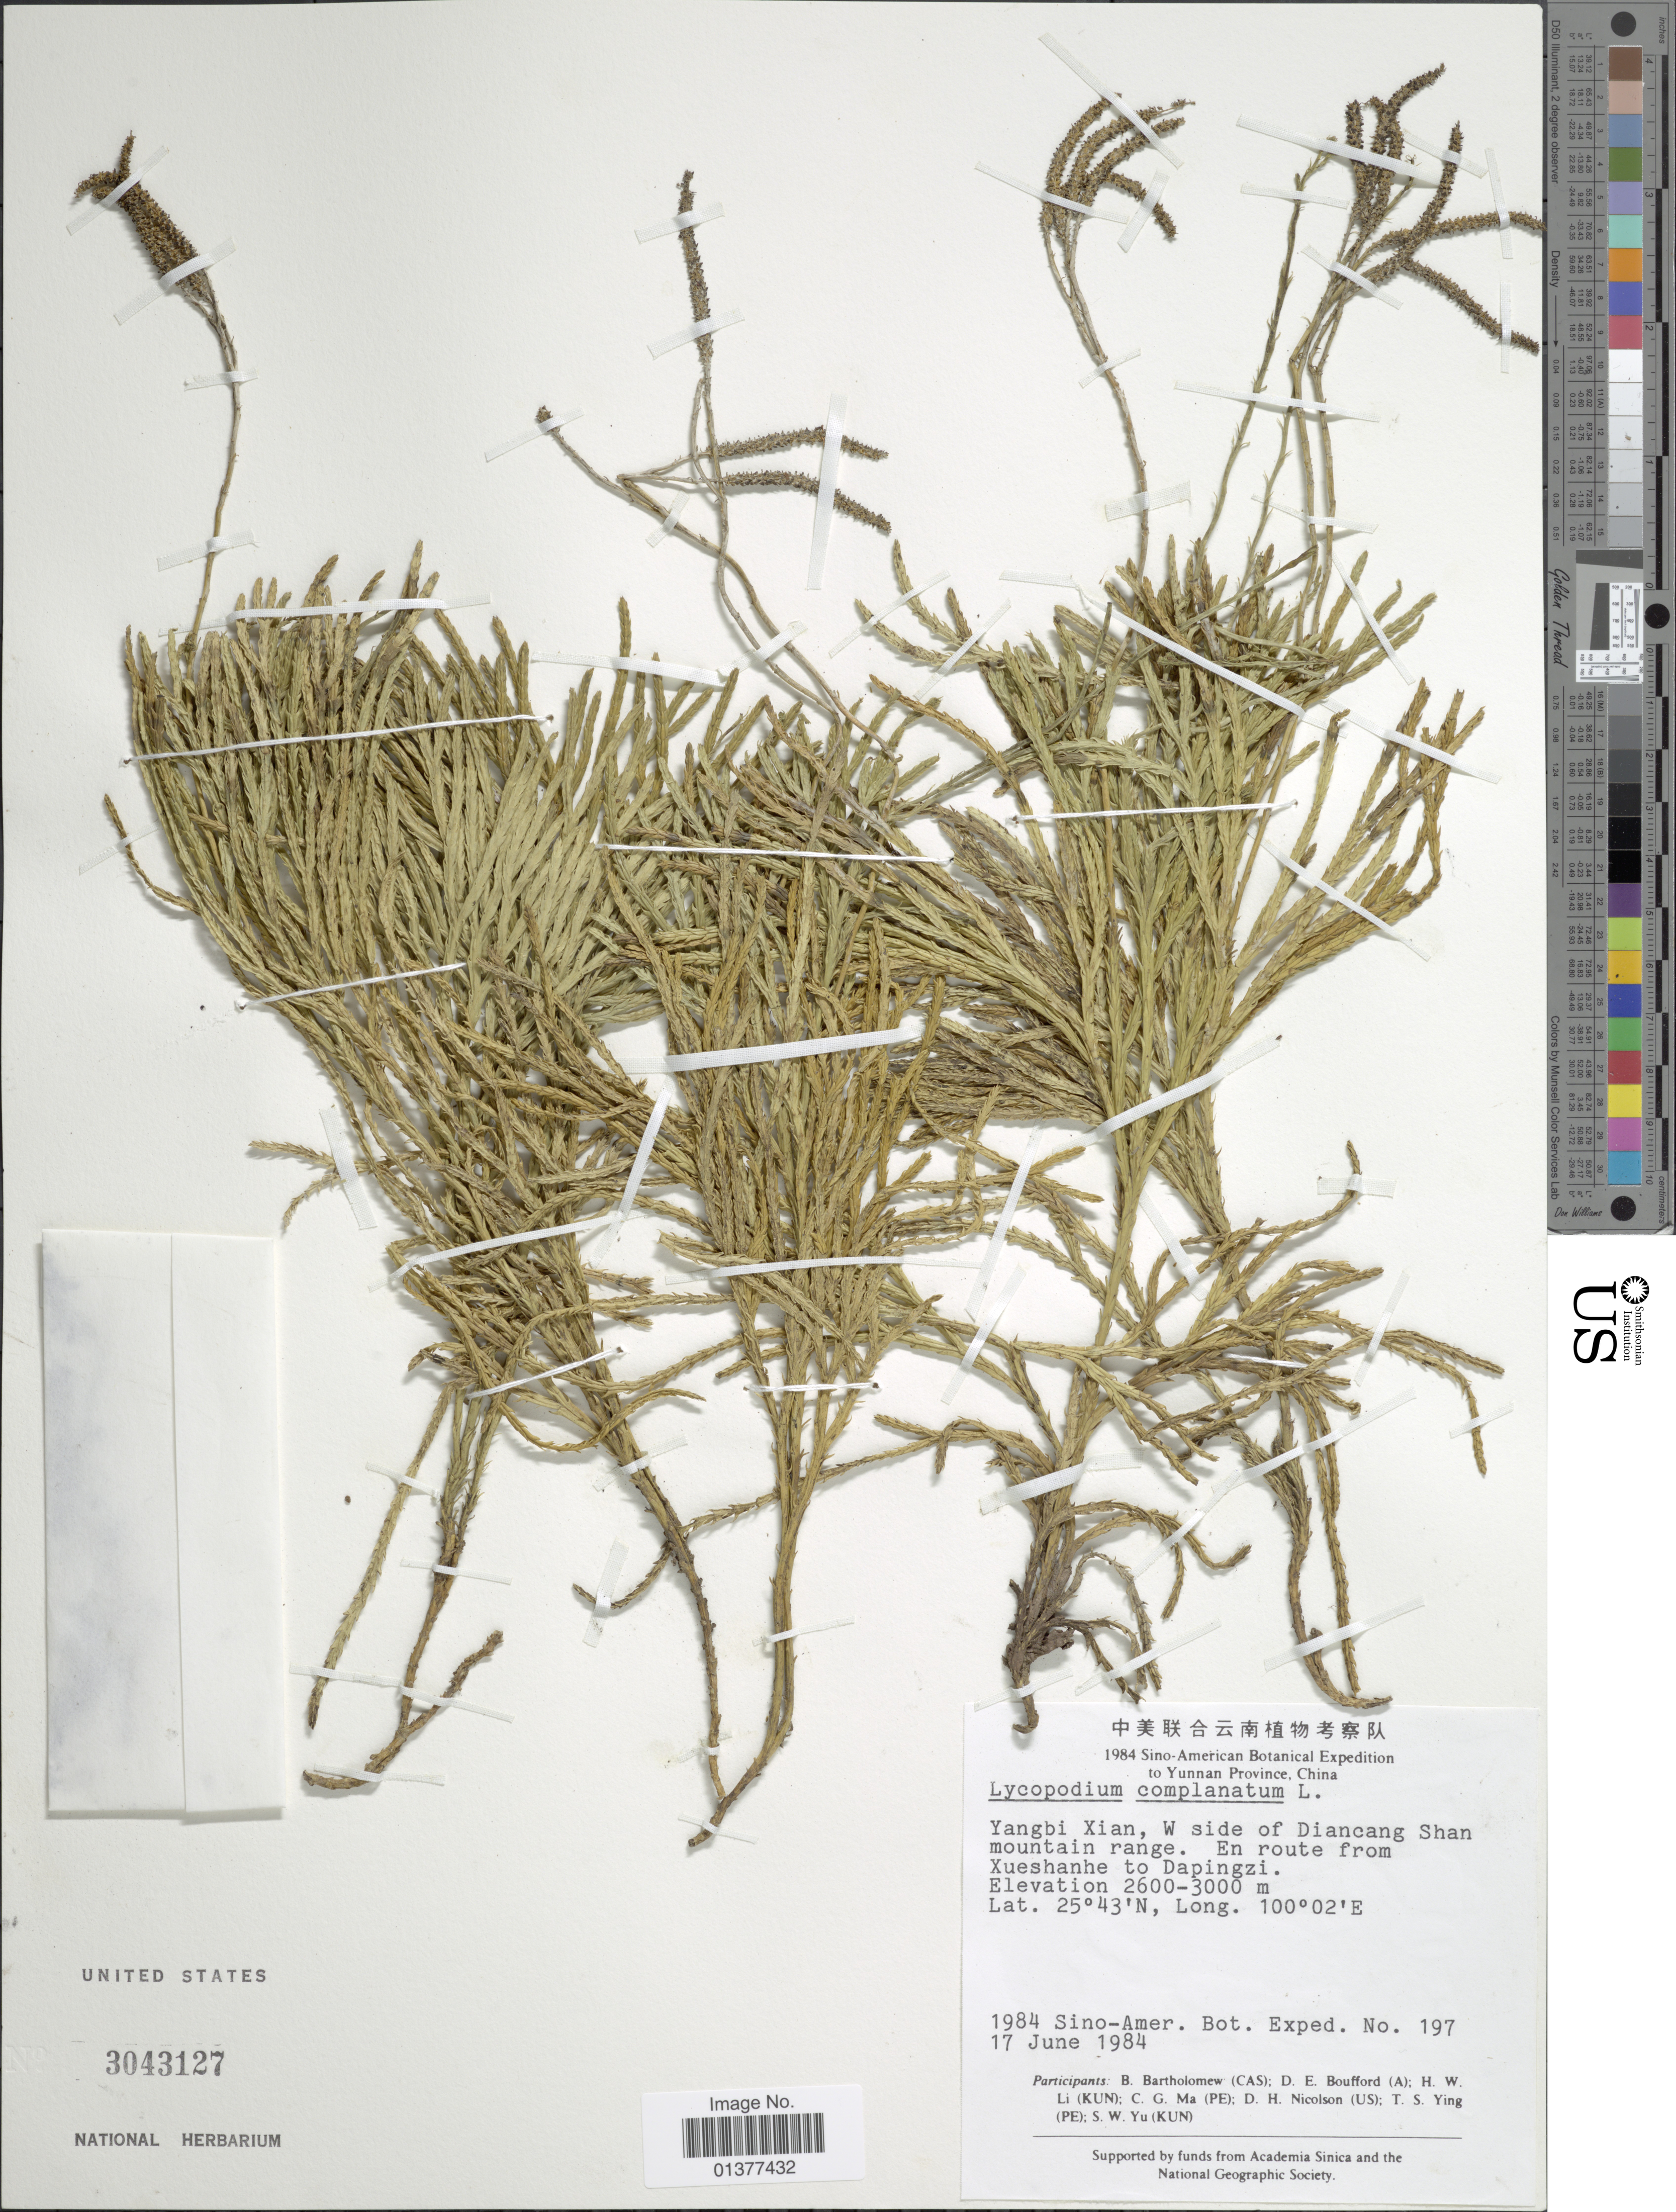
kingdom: Plantae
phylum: Tracheophyta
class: Lycopodiopsida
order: Lycopodiales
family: Lycopodiaceae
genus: Diphasiastrum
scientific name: Diphasiastrum complanatum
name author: (L.) Holub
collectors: Sino-Amer. Bot. Exped. 1984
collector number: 197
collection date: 1984-06-17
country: China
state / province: Yunnan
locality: Yangbi Xian, W side of Diancang Shan mountain range, en route from Xueshanhe to Dapinzi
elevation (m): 2600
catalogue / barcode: US 3043127